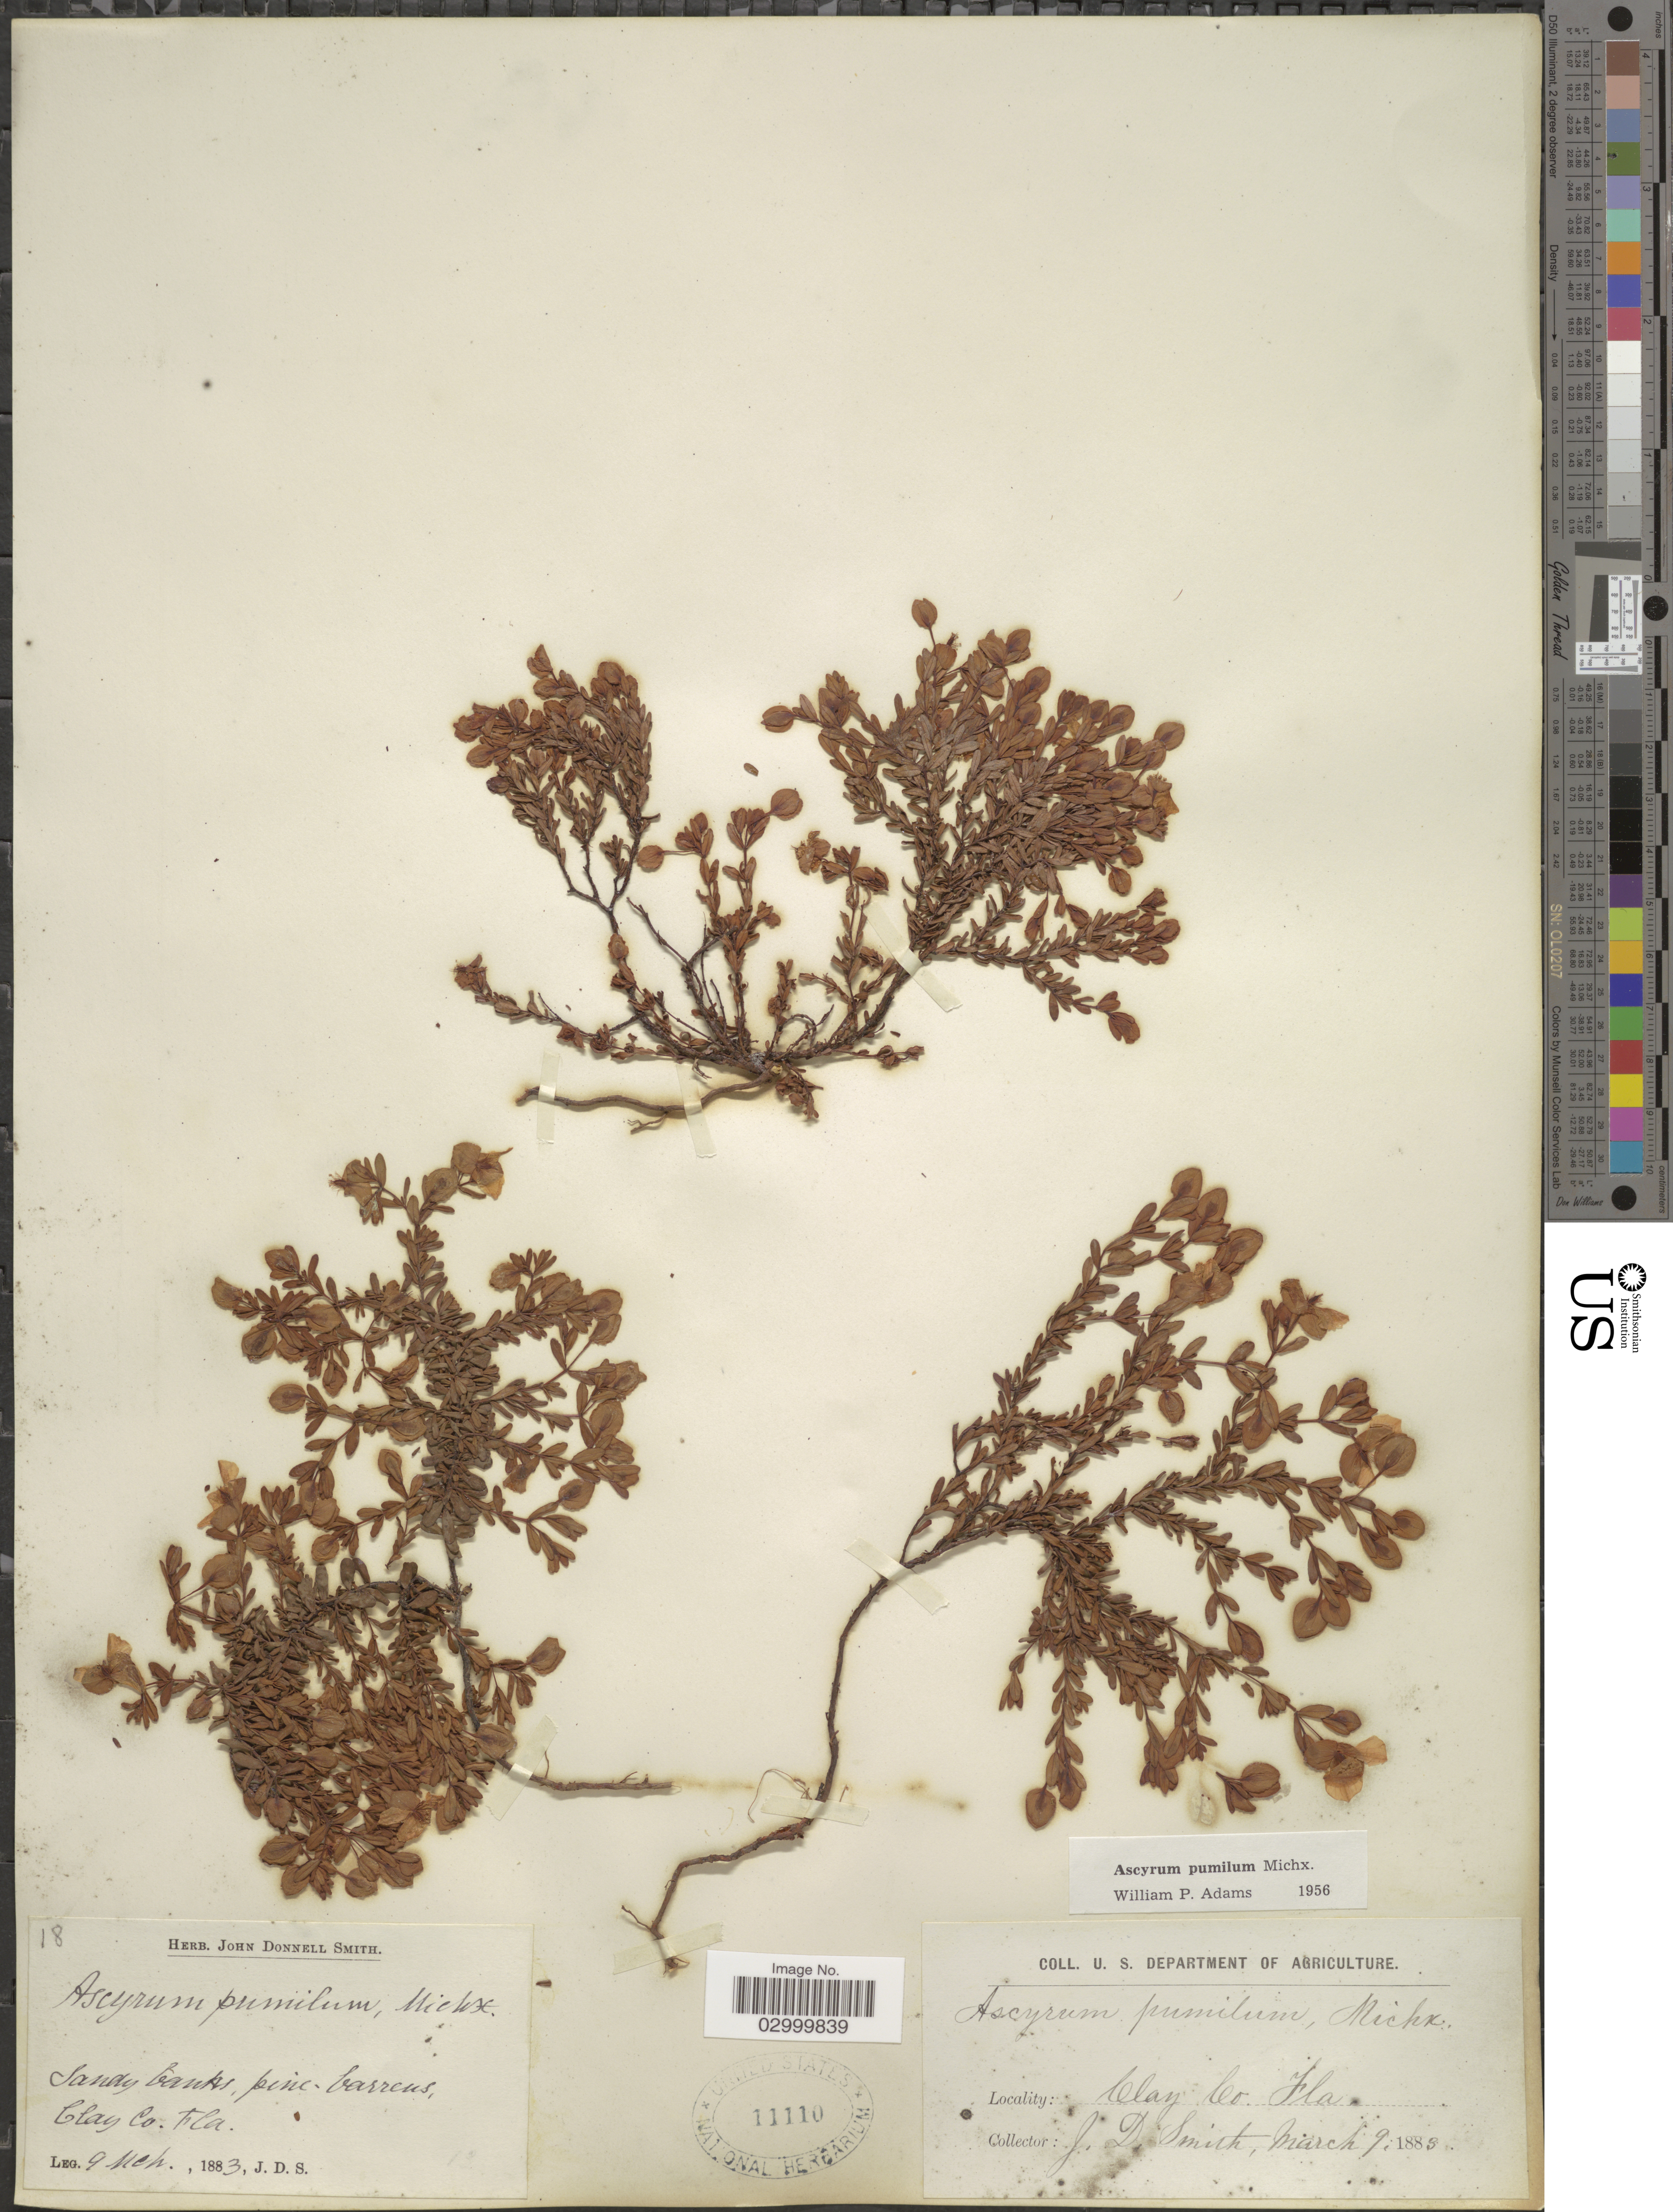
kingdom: Plantae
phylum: Tracheophyta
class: Magnoliopsida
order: Malpighiales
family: Hypericaceae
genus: Hypericum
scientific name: Hypericum suffructicosum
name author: W.P. Adams & N. Robson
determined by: Strong, Mark T., (BOT), Smithsonian Institution - National Museum of Natural History (UNITED STATES)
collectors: J. Donnell Smith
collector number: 18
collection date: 1883-03-09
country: United States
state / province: Florida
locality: Sandy banks, pine-barrens, Clay Co. Fla.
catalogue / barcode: US 11110